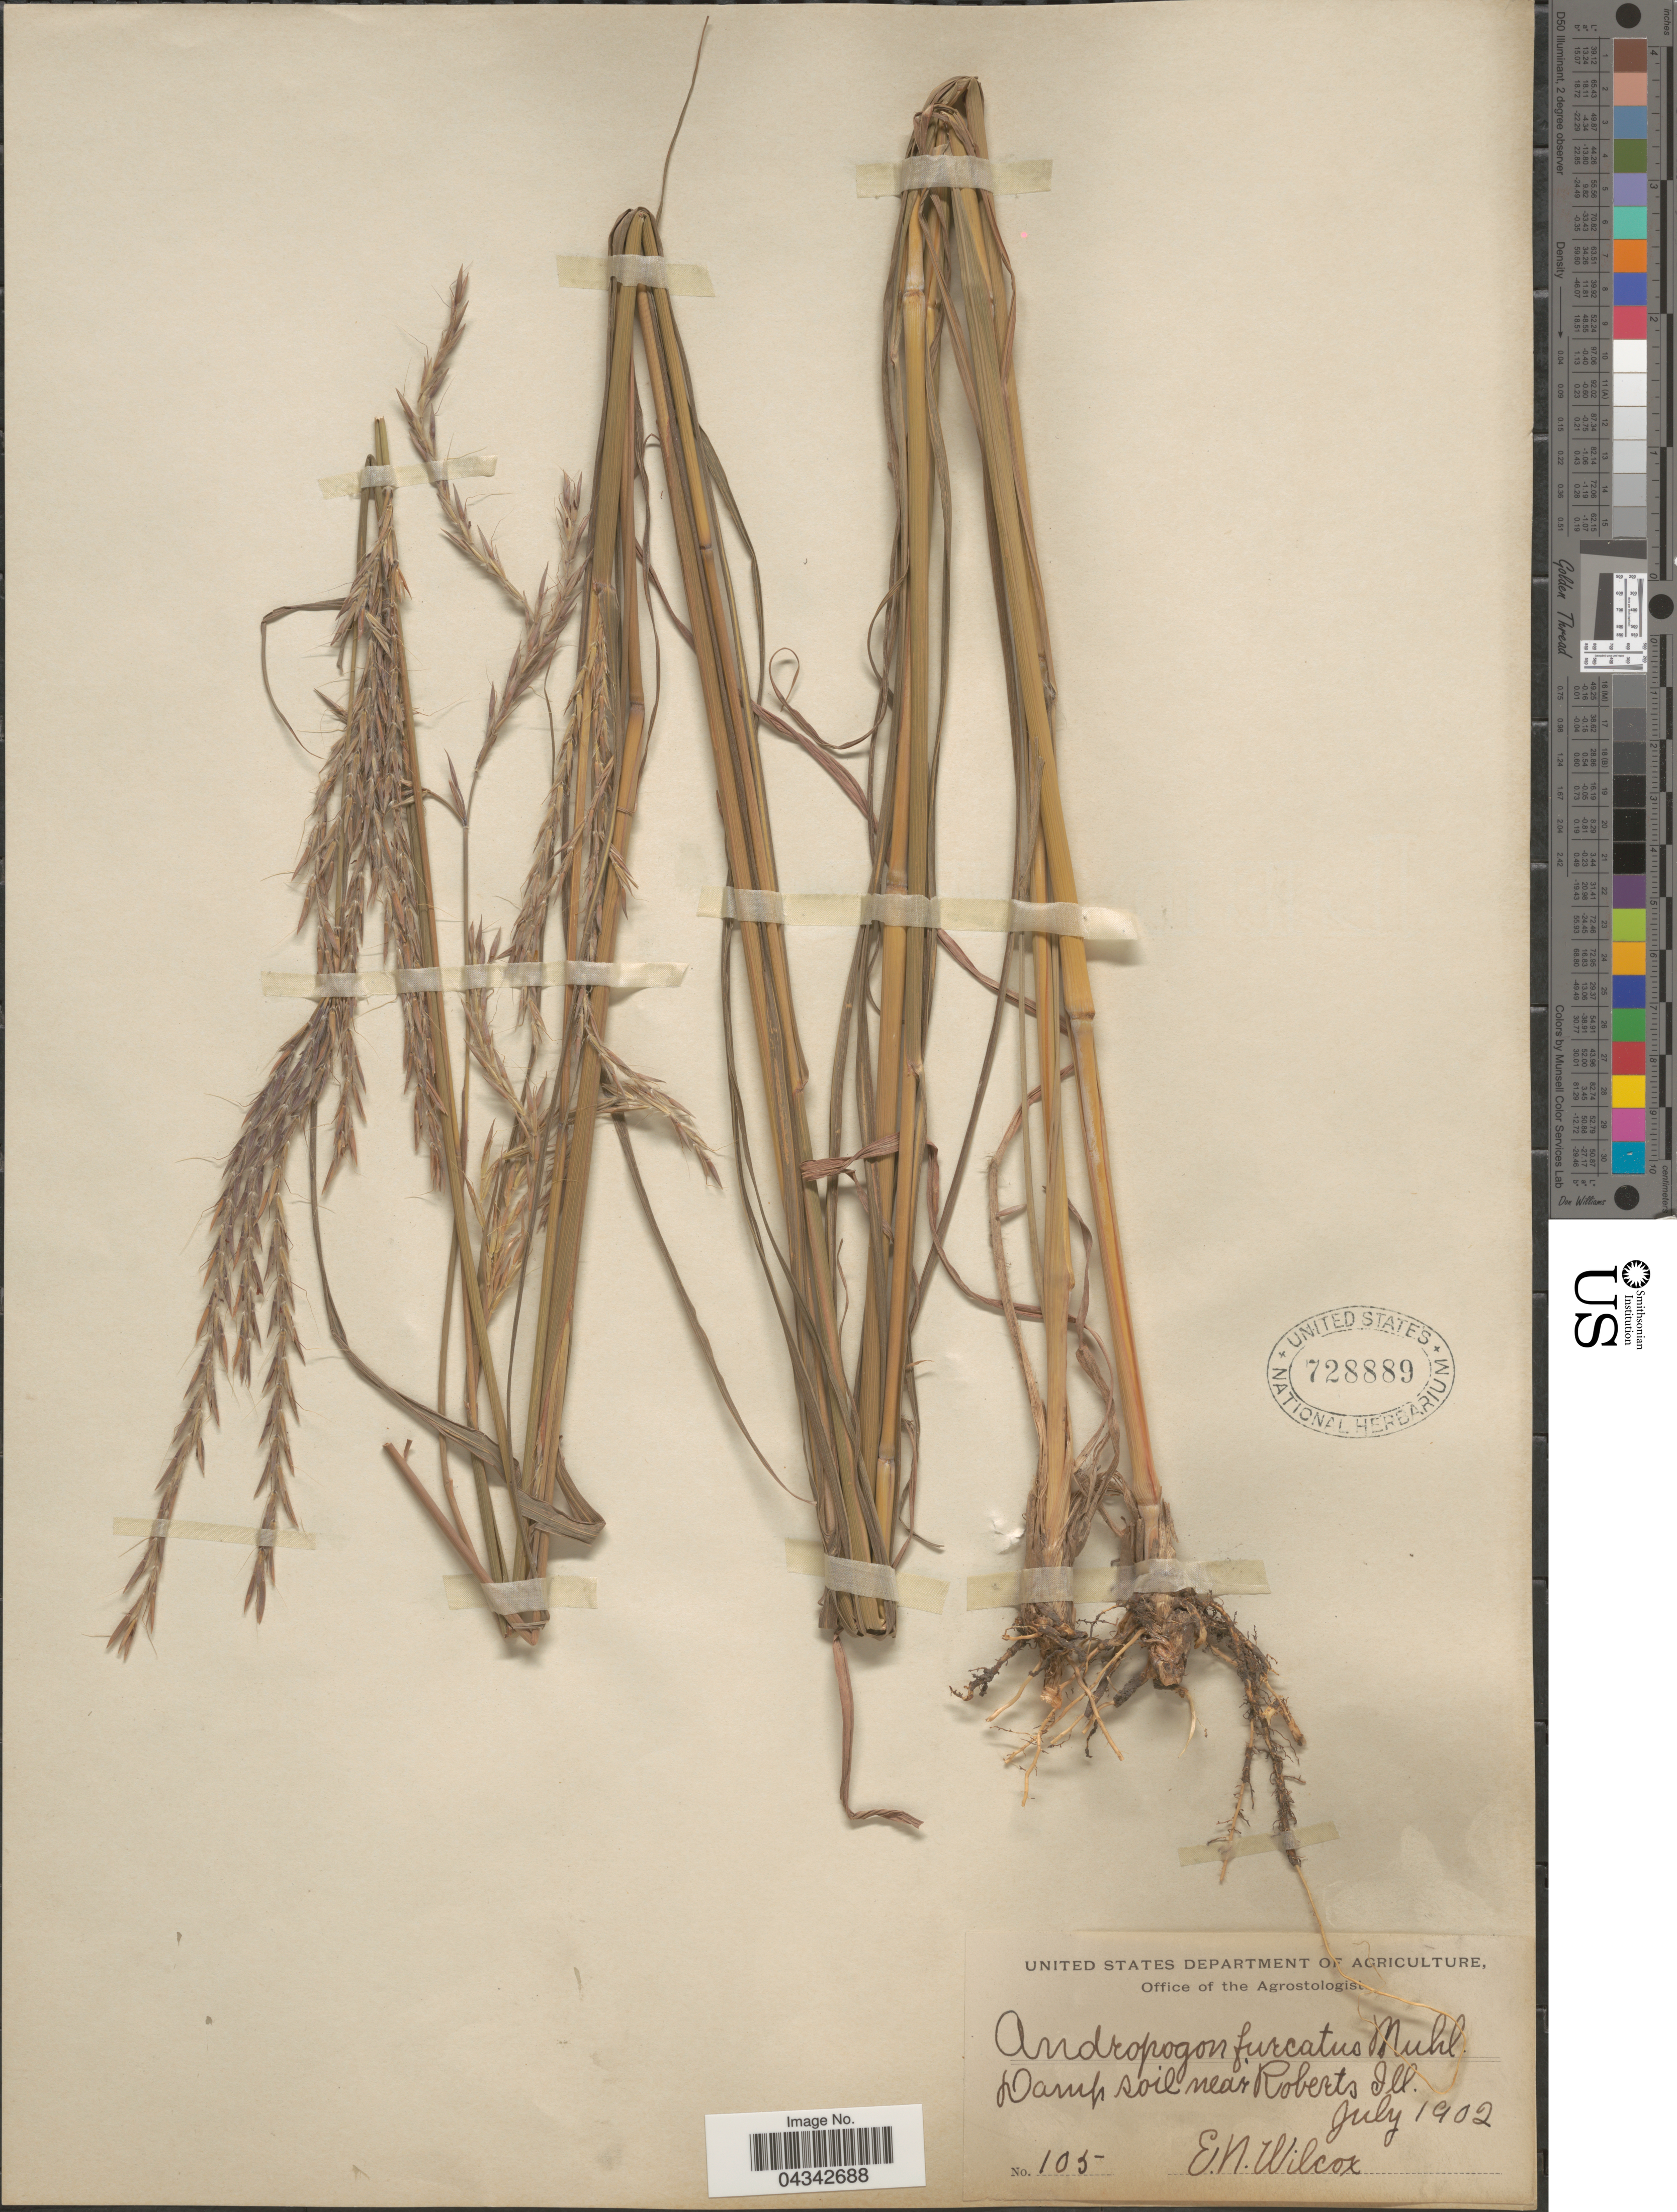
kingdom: Plantae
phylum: Tracheophyta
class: Liliopsida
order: Poales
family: Poaceae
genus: Andropogon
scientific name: Andropogon gerardii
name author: Vitman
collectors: E. Wilcox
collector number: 105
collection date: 1902-07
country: United States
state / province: Illinois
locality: Near Roberts.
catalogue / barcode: US 728889